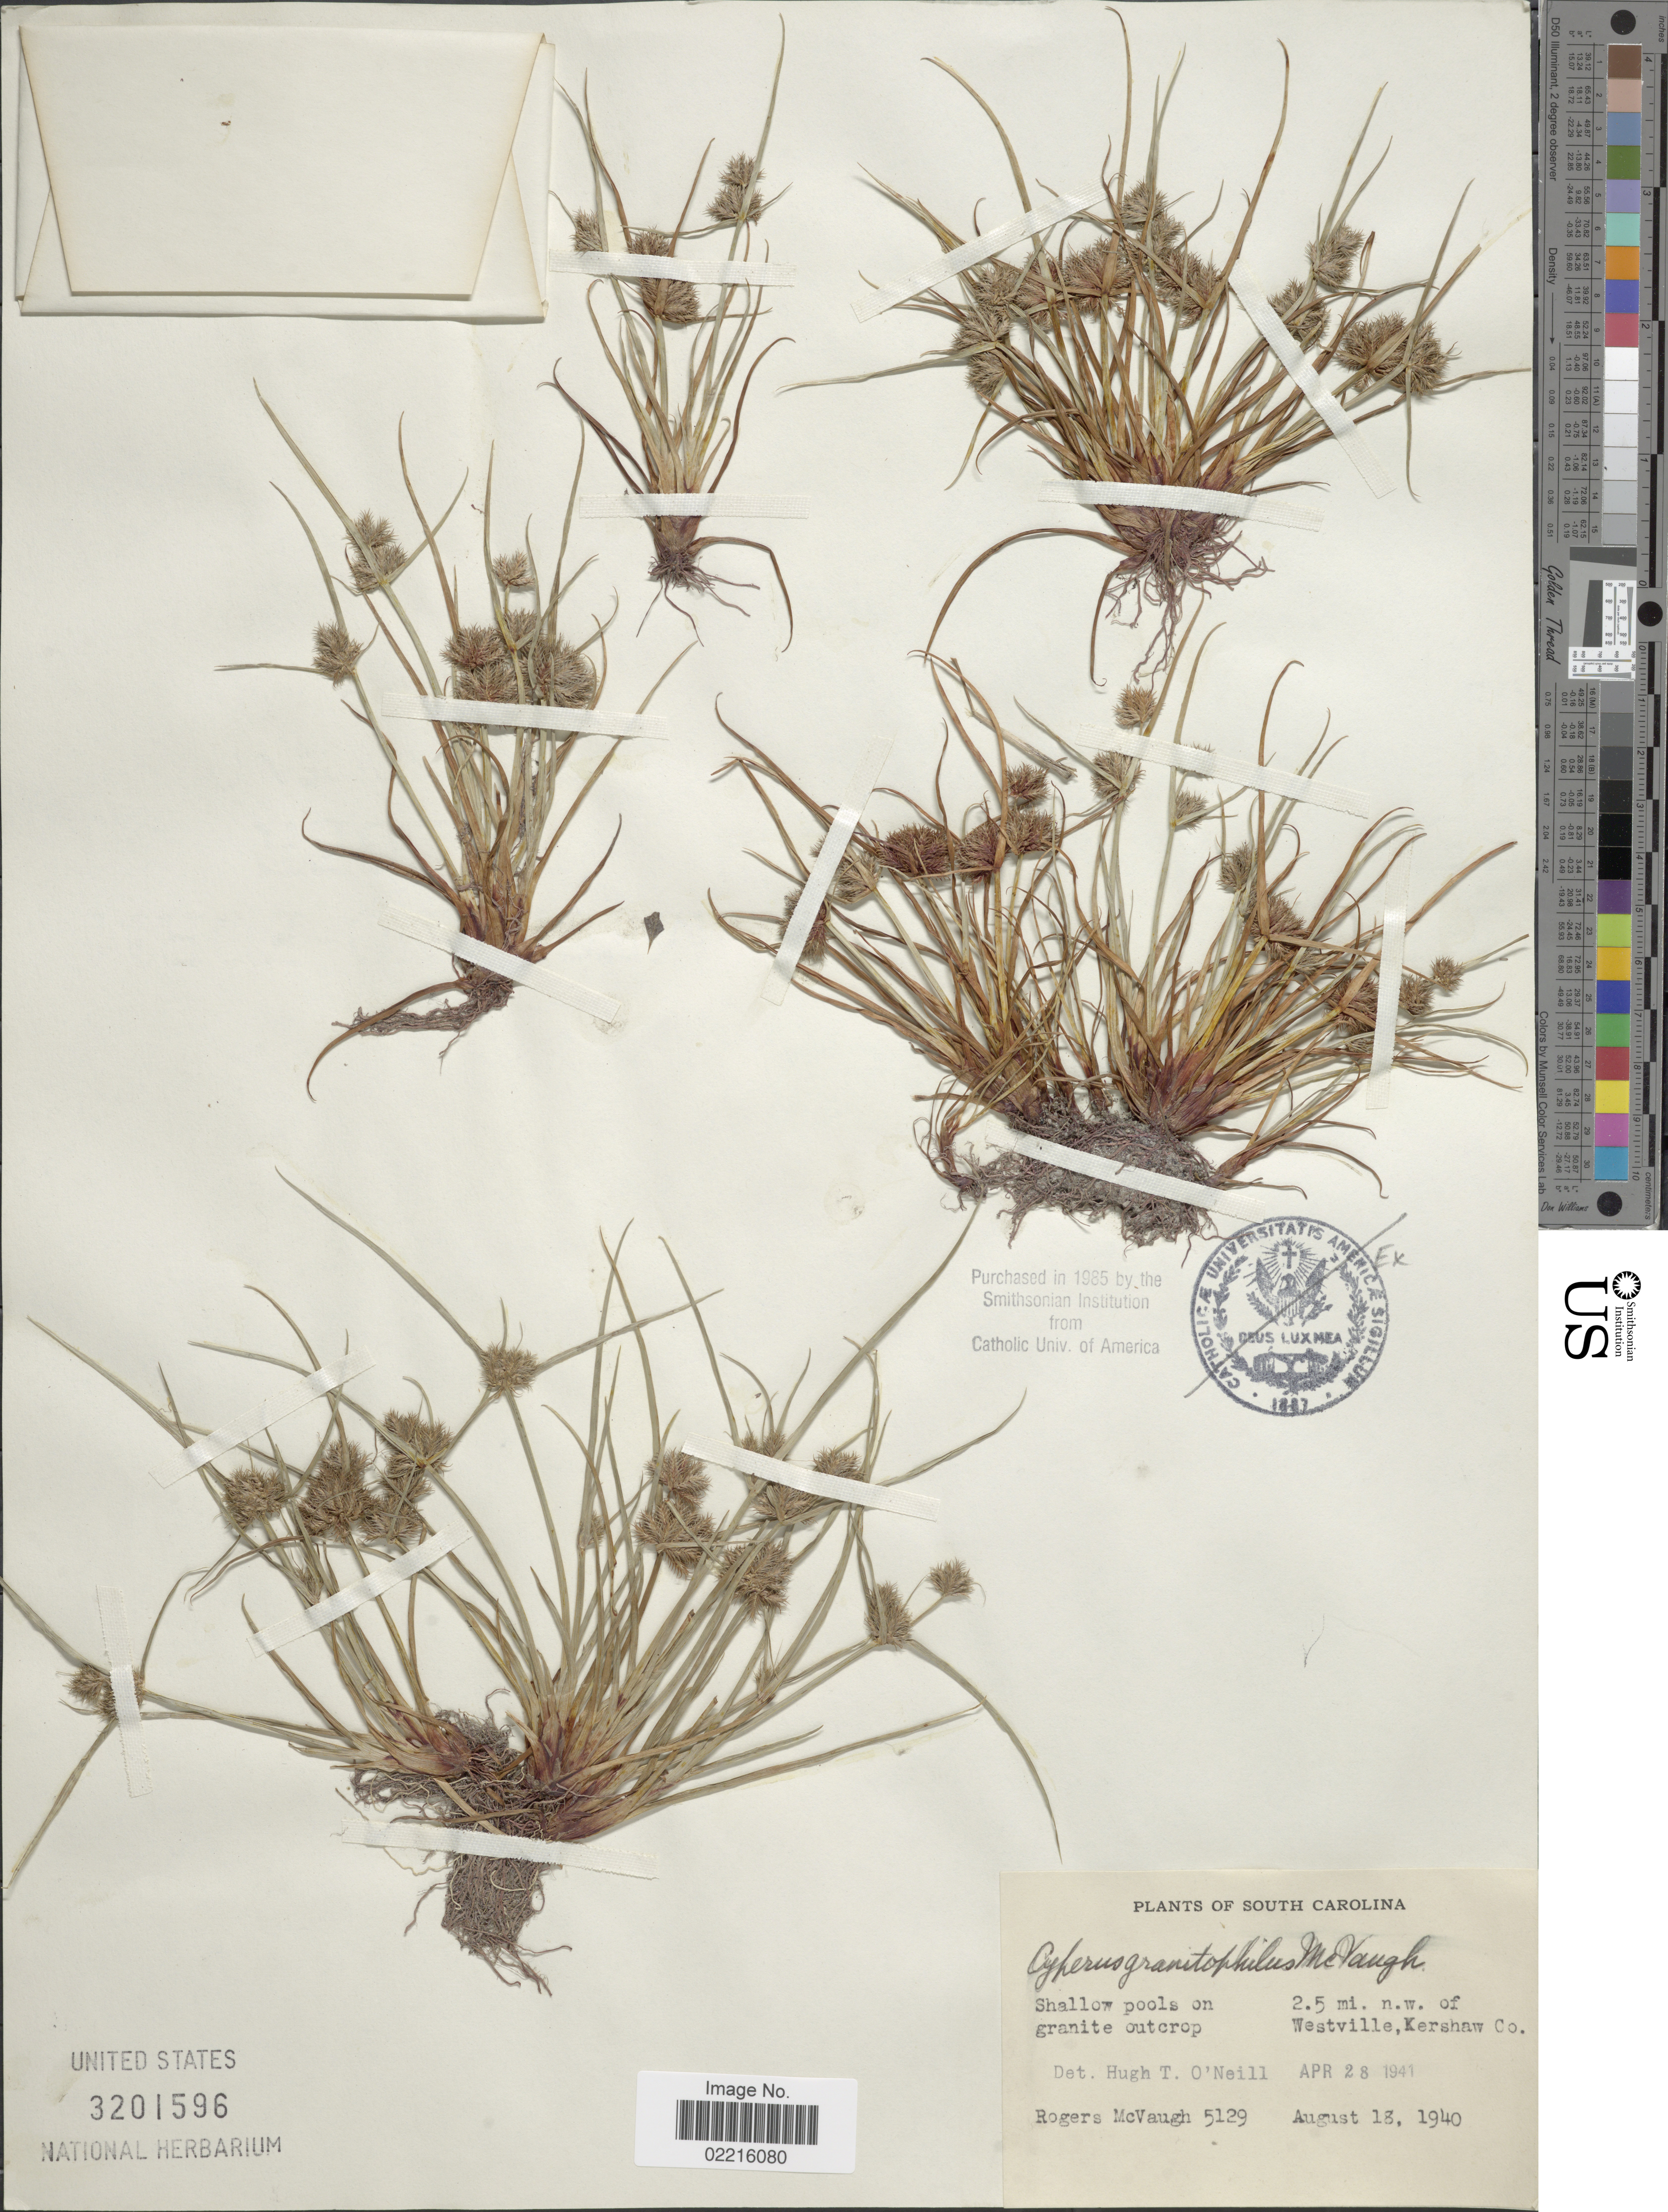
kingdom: Plantae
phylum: Tracheophyta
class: Liliopsida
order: Poales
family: Cyperaceae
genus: Cyperus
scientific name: Cyperus granitophilus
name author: McVaugh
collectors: R. McVaugh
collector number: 5129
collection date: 1940-08-18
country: United States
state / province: South Carolina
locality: Shallows pool on granite outcrop, 2.5 mi n.w. of Westville, Kershaw Co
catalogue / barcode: US 3201596